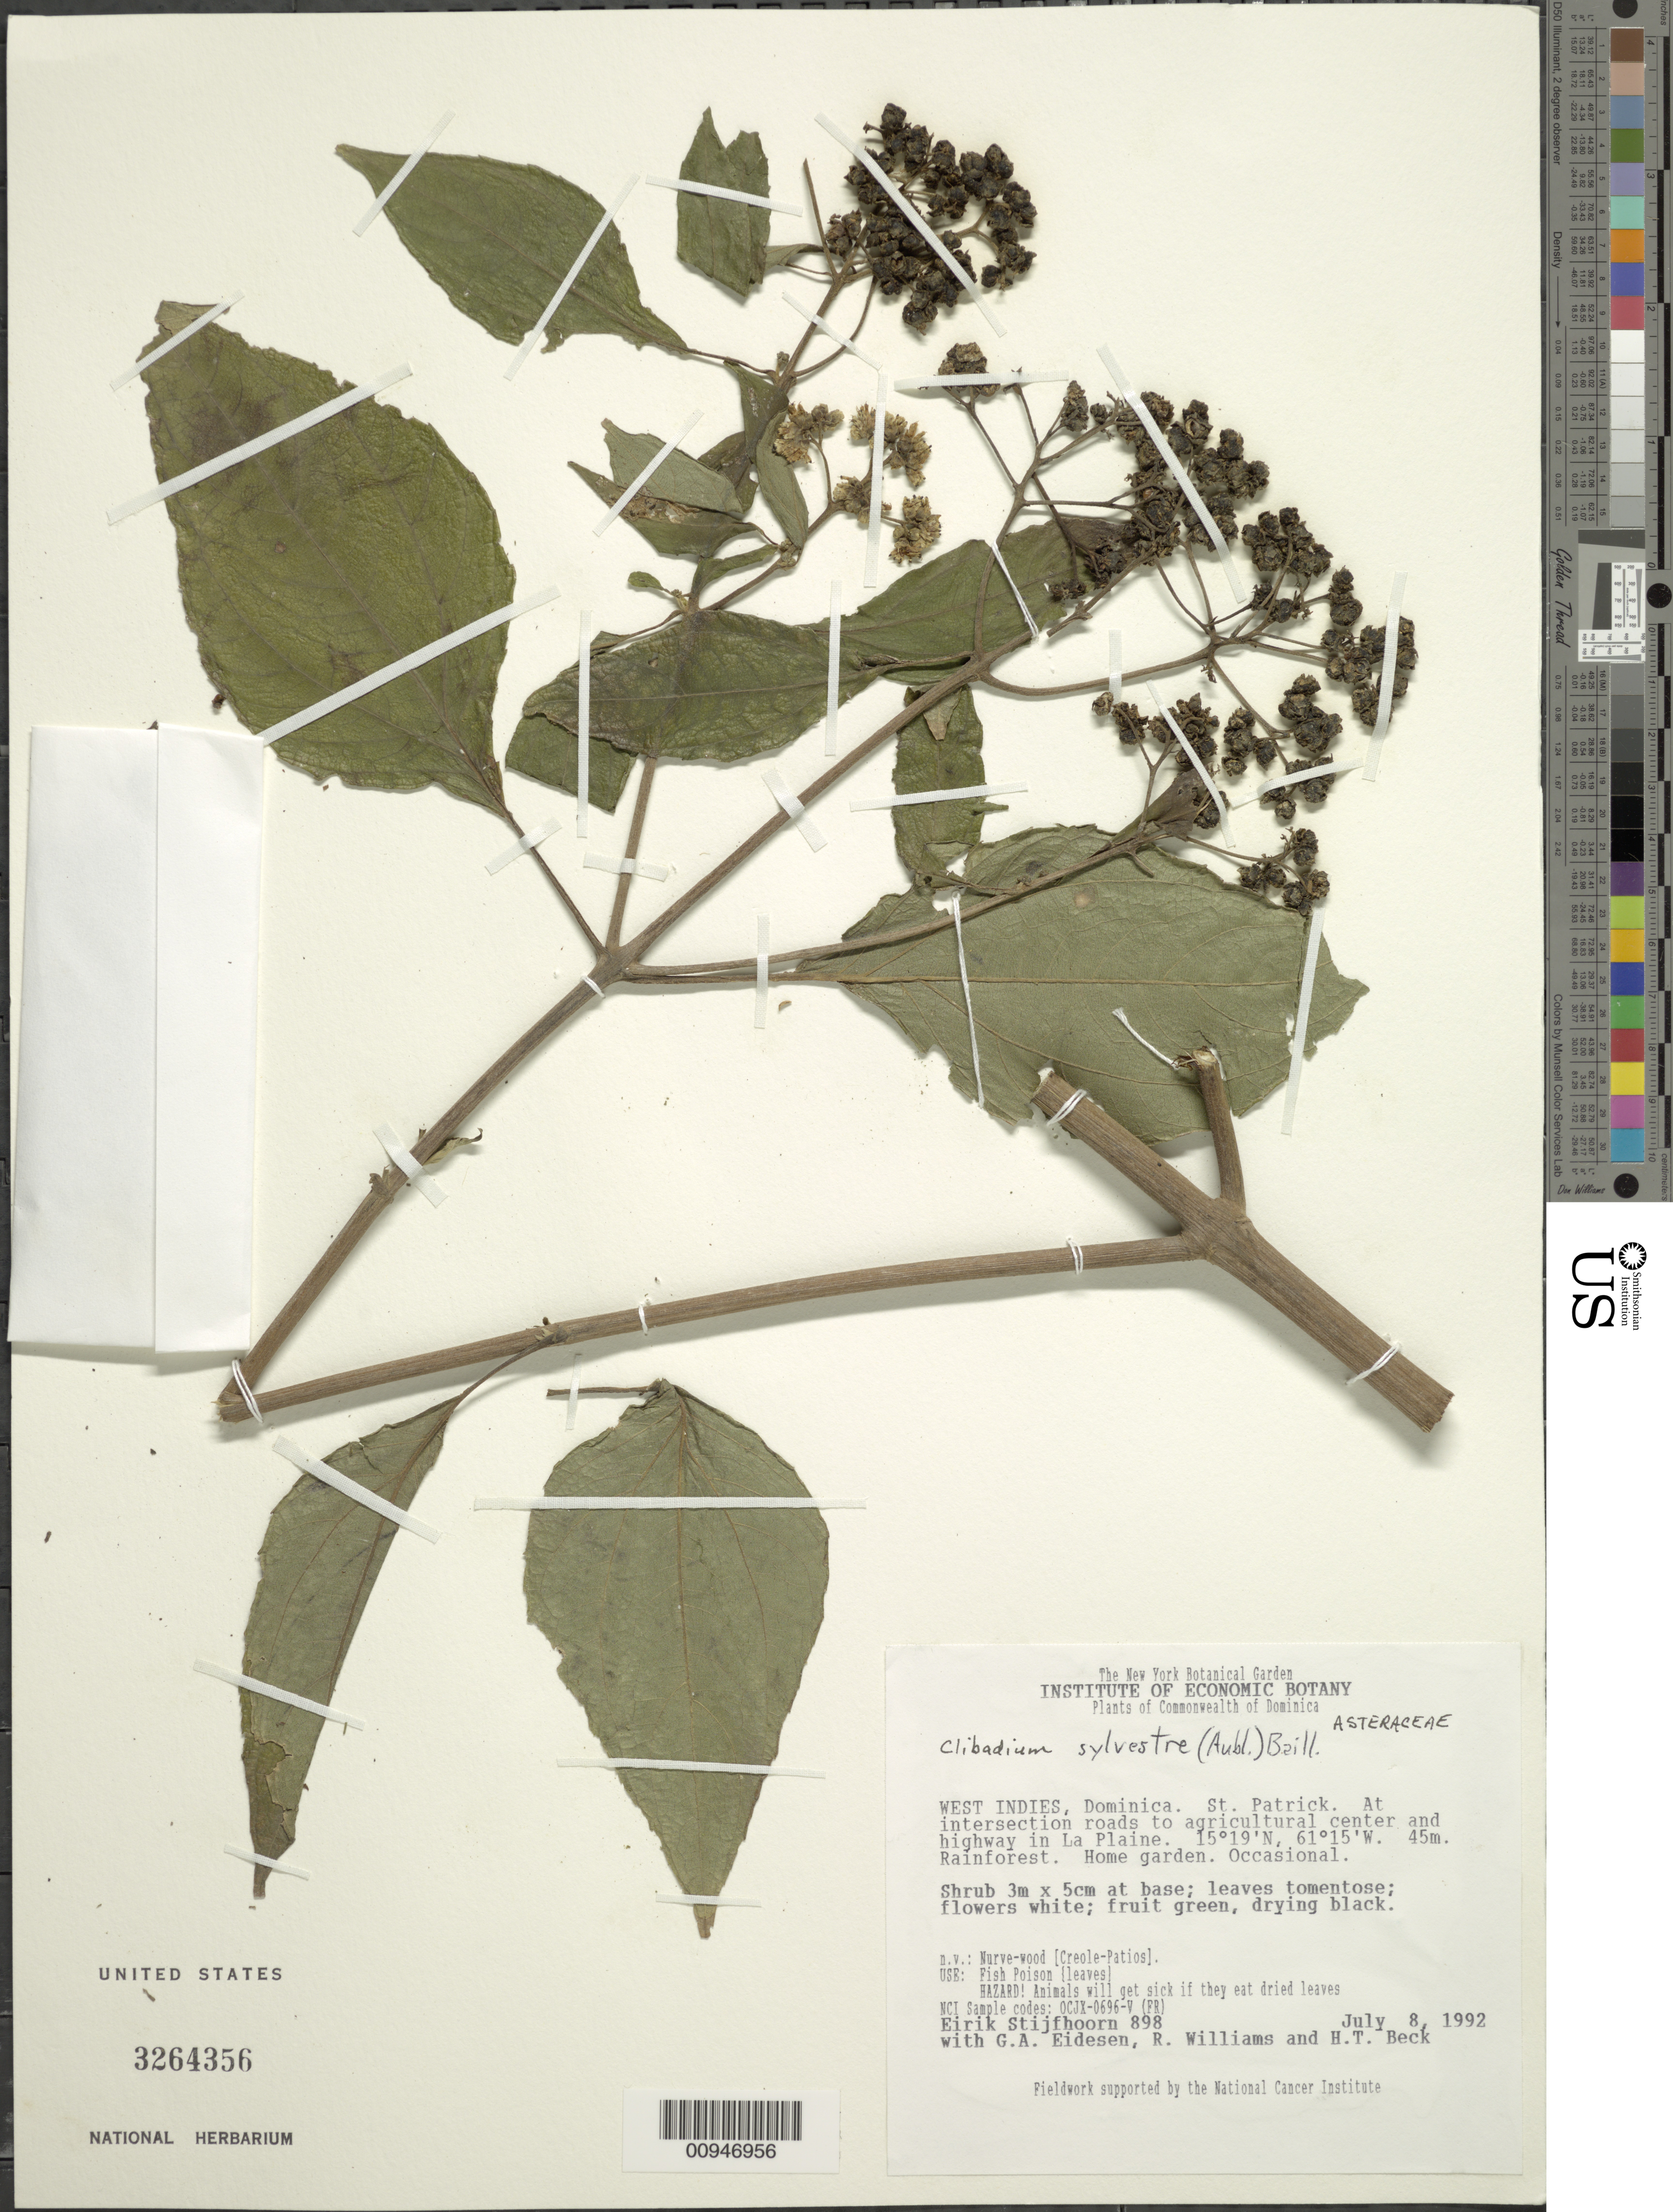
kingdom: Plantae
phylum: Tracheophyta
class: Magnoliopsida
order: Asterales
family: Asteraceae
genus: Clibadium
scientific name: Clibadium sylvestre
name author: (Aubl.) Baill.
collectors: E. Stijfhoorn, G. Eidesen, R. Williams & H. T. Beck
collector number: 898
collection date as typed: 08 Jul 1992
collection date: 1992-07-08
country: Dominica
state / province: St. Patrick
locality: At intersection roads to agricultural center and highway in La Plaine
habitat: Rainforest, home garden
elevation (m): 45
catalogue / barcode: US 3264356